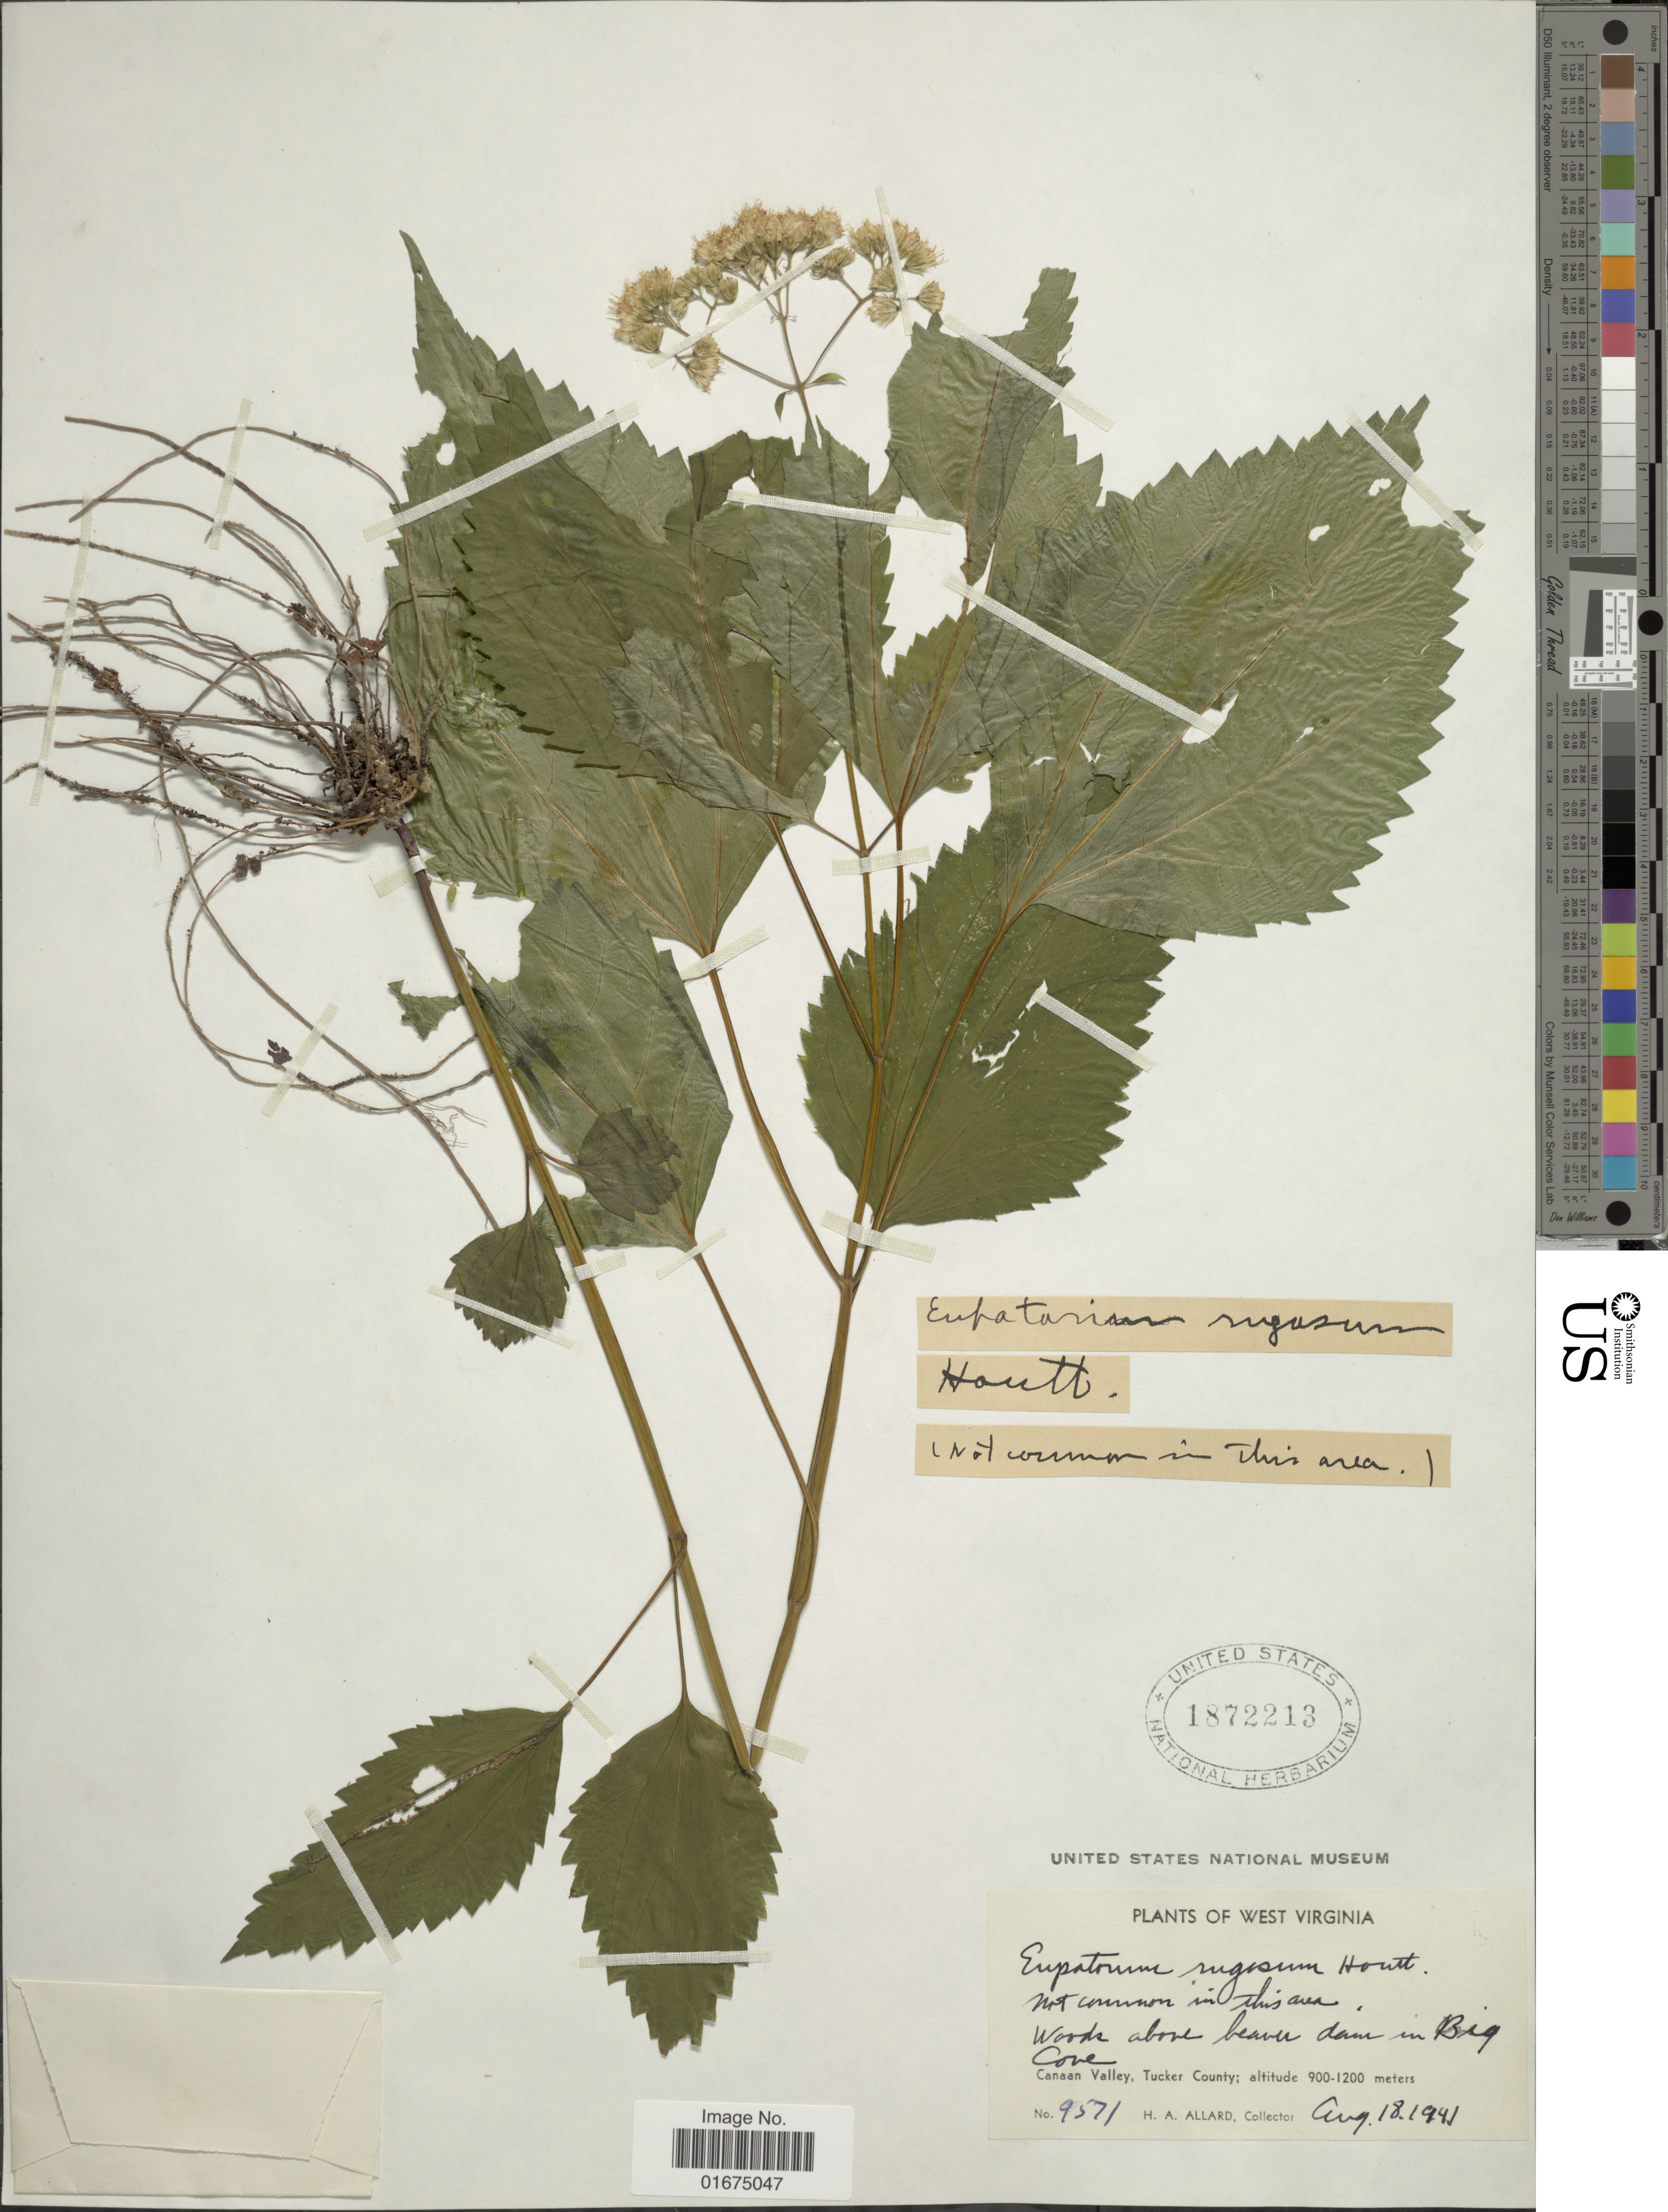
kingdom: Plantae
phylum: Tracheophyta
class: Magnoliopsida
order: Asterales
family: Asteraceae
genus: Ageratina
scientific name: Ageratina altissima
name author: (L.) R.M. King & H. Rob.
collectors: H. A. Allard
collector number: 9571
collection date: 1941-08-18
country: United States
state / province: West Virginia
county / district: Tucker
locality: Not common in this area, Woods above beaver dam in Big Cove, Canaan Valley, Tucker County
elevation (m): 900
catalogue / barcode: US 1872213